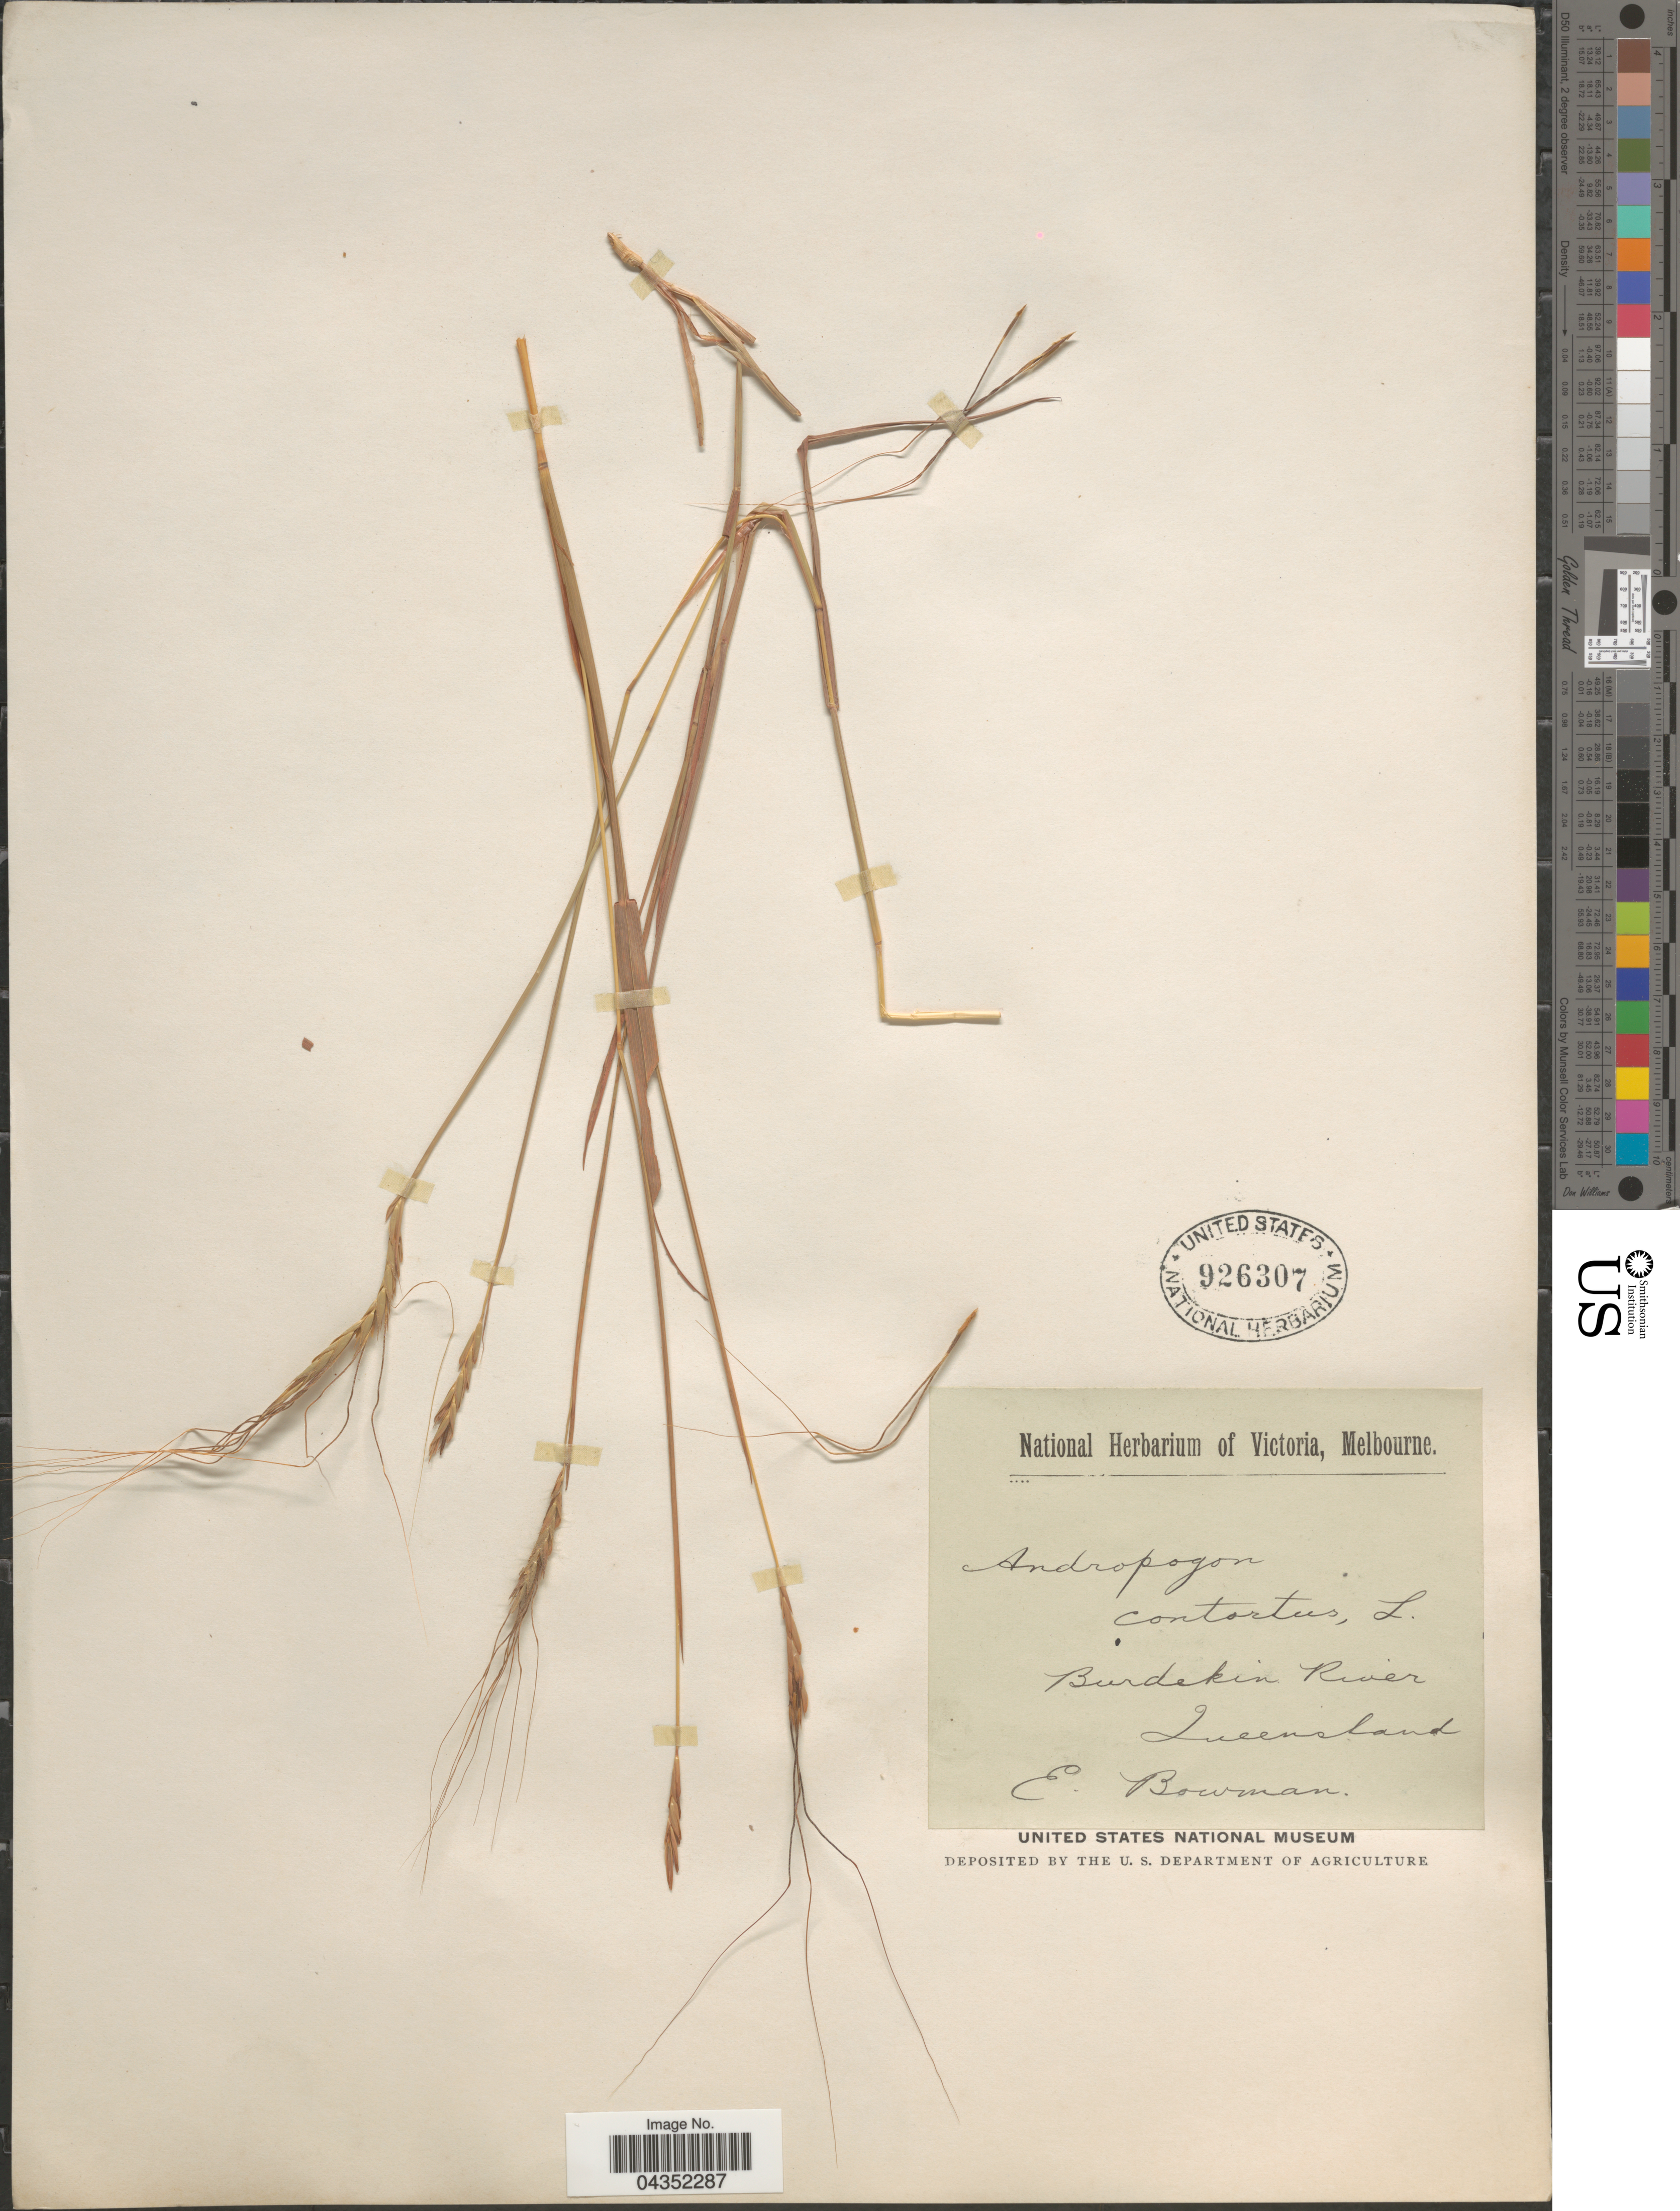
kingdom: Plantae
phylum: Tracheophyta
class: Liliopsida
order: Poales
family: Poaceae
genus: Heteropogon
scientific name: Heteropogon contortus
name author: (L.) P. Beauv. ex Roem. & Schult.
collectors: E. Bowman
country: Australia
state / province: Queensland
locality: Burdekin River.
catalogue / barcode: US 926307